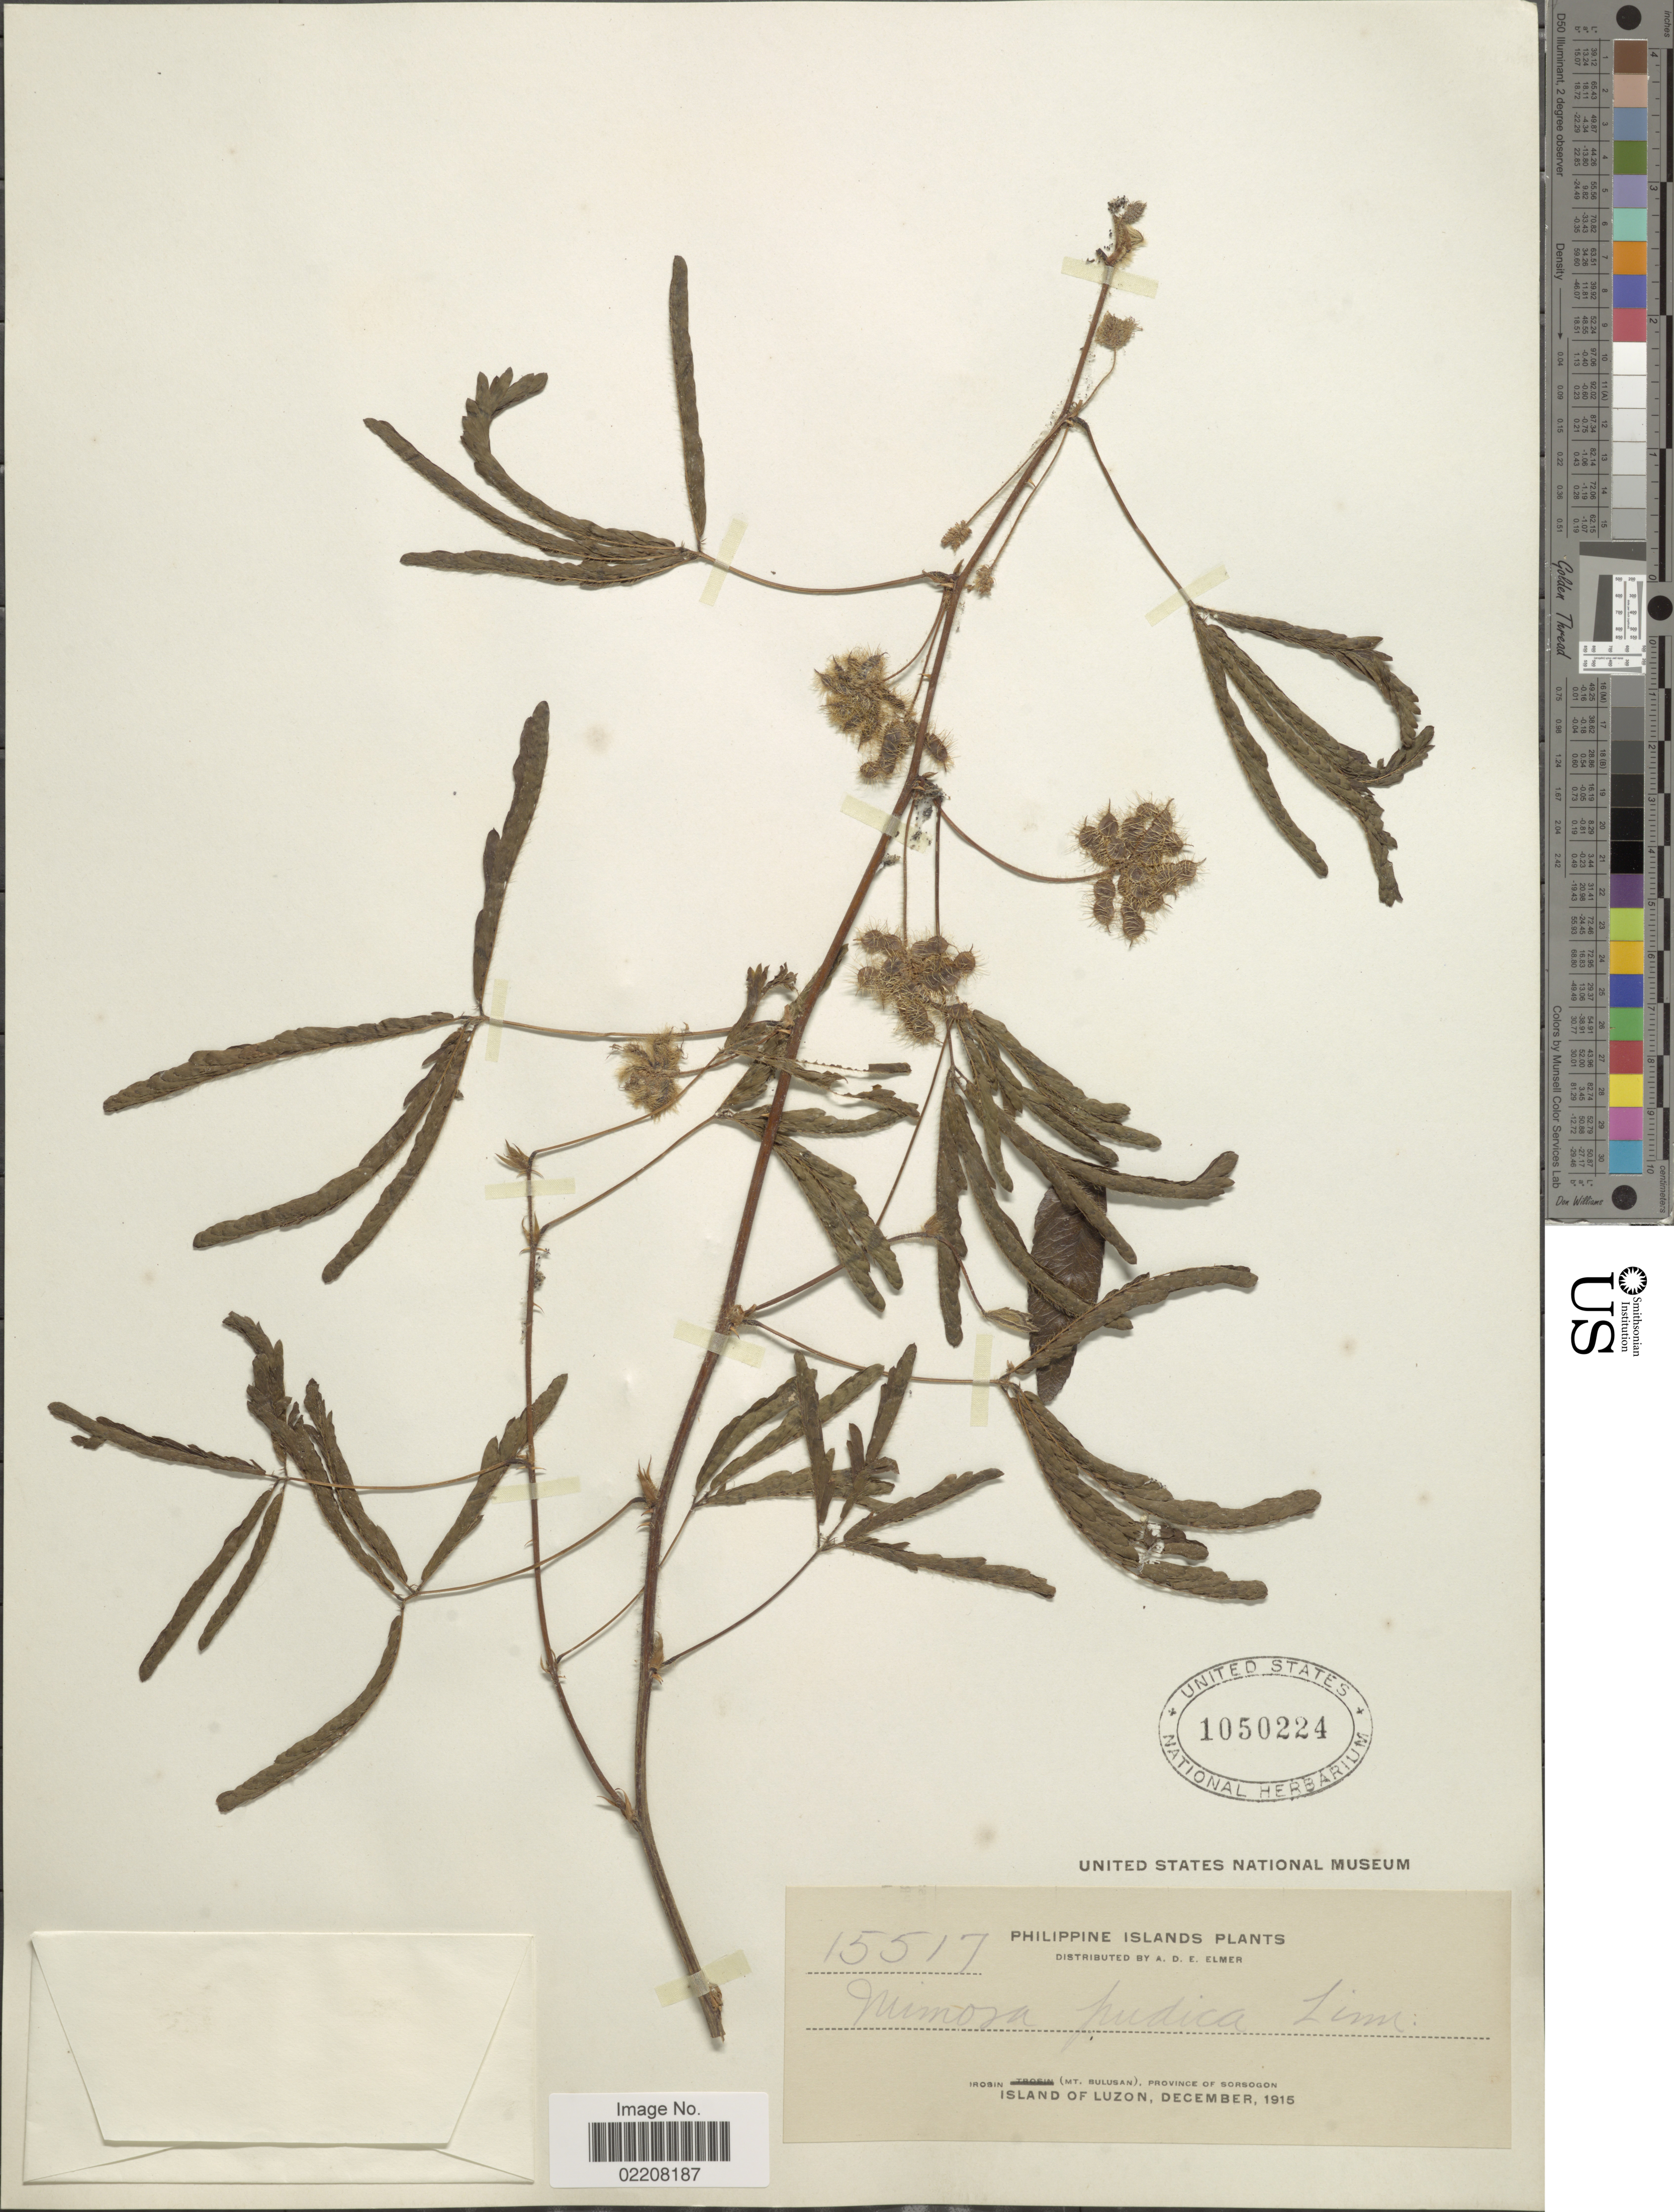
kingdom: Plantae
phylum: Tracheophyta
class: Magnoliopsida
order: Fabales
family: Fabaceae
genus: Mimosa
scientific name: Mimosa sp.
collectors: A. D. E. Elmer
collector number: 15517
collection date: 1915-12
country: Philippines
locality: Philippine Islands. Irosin (Mt. Bulusan), Province of Sorsogon. Island of Luzon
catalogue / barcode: US 1050224